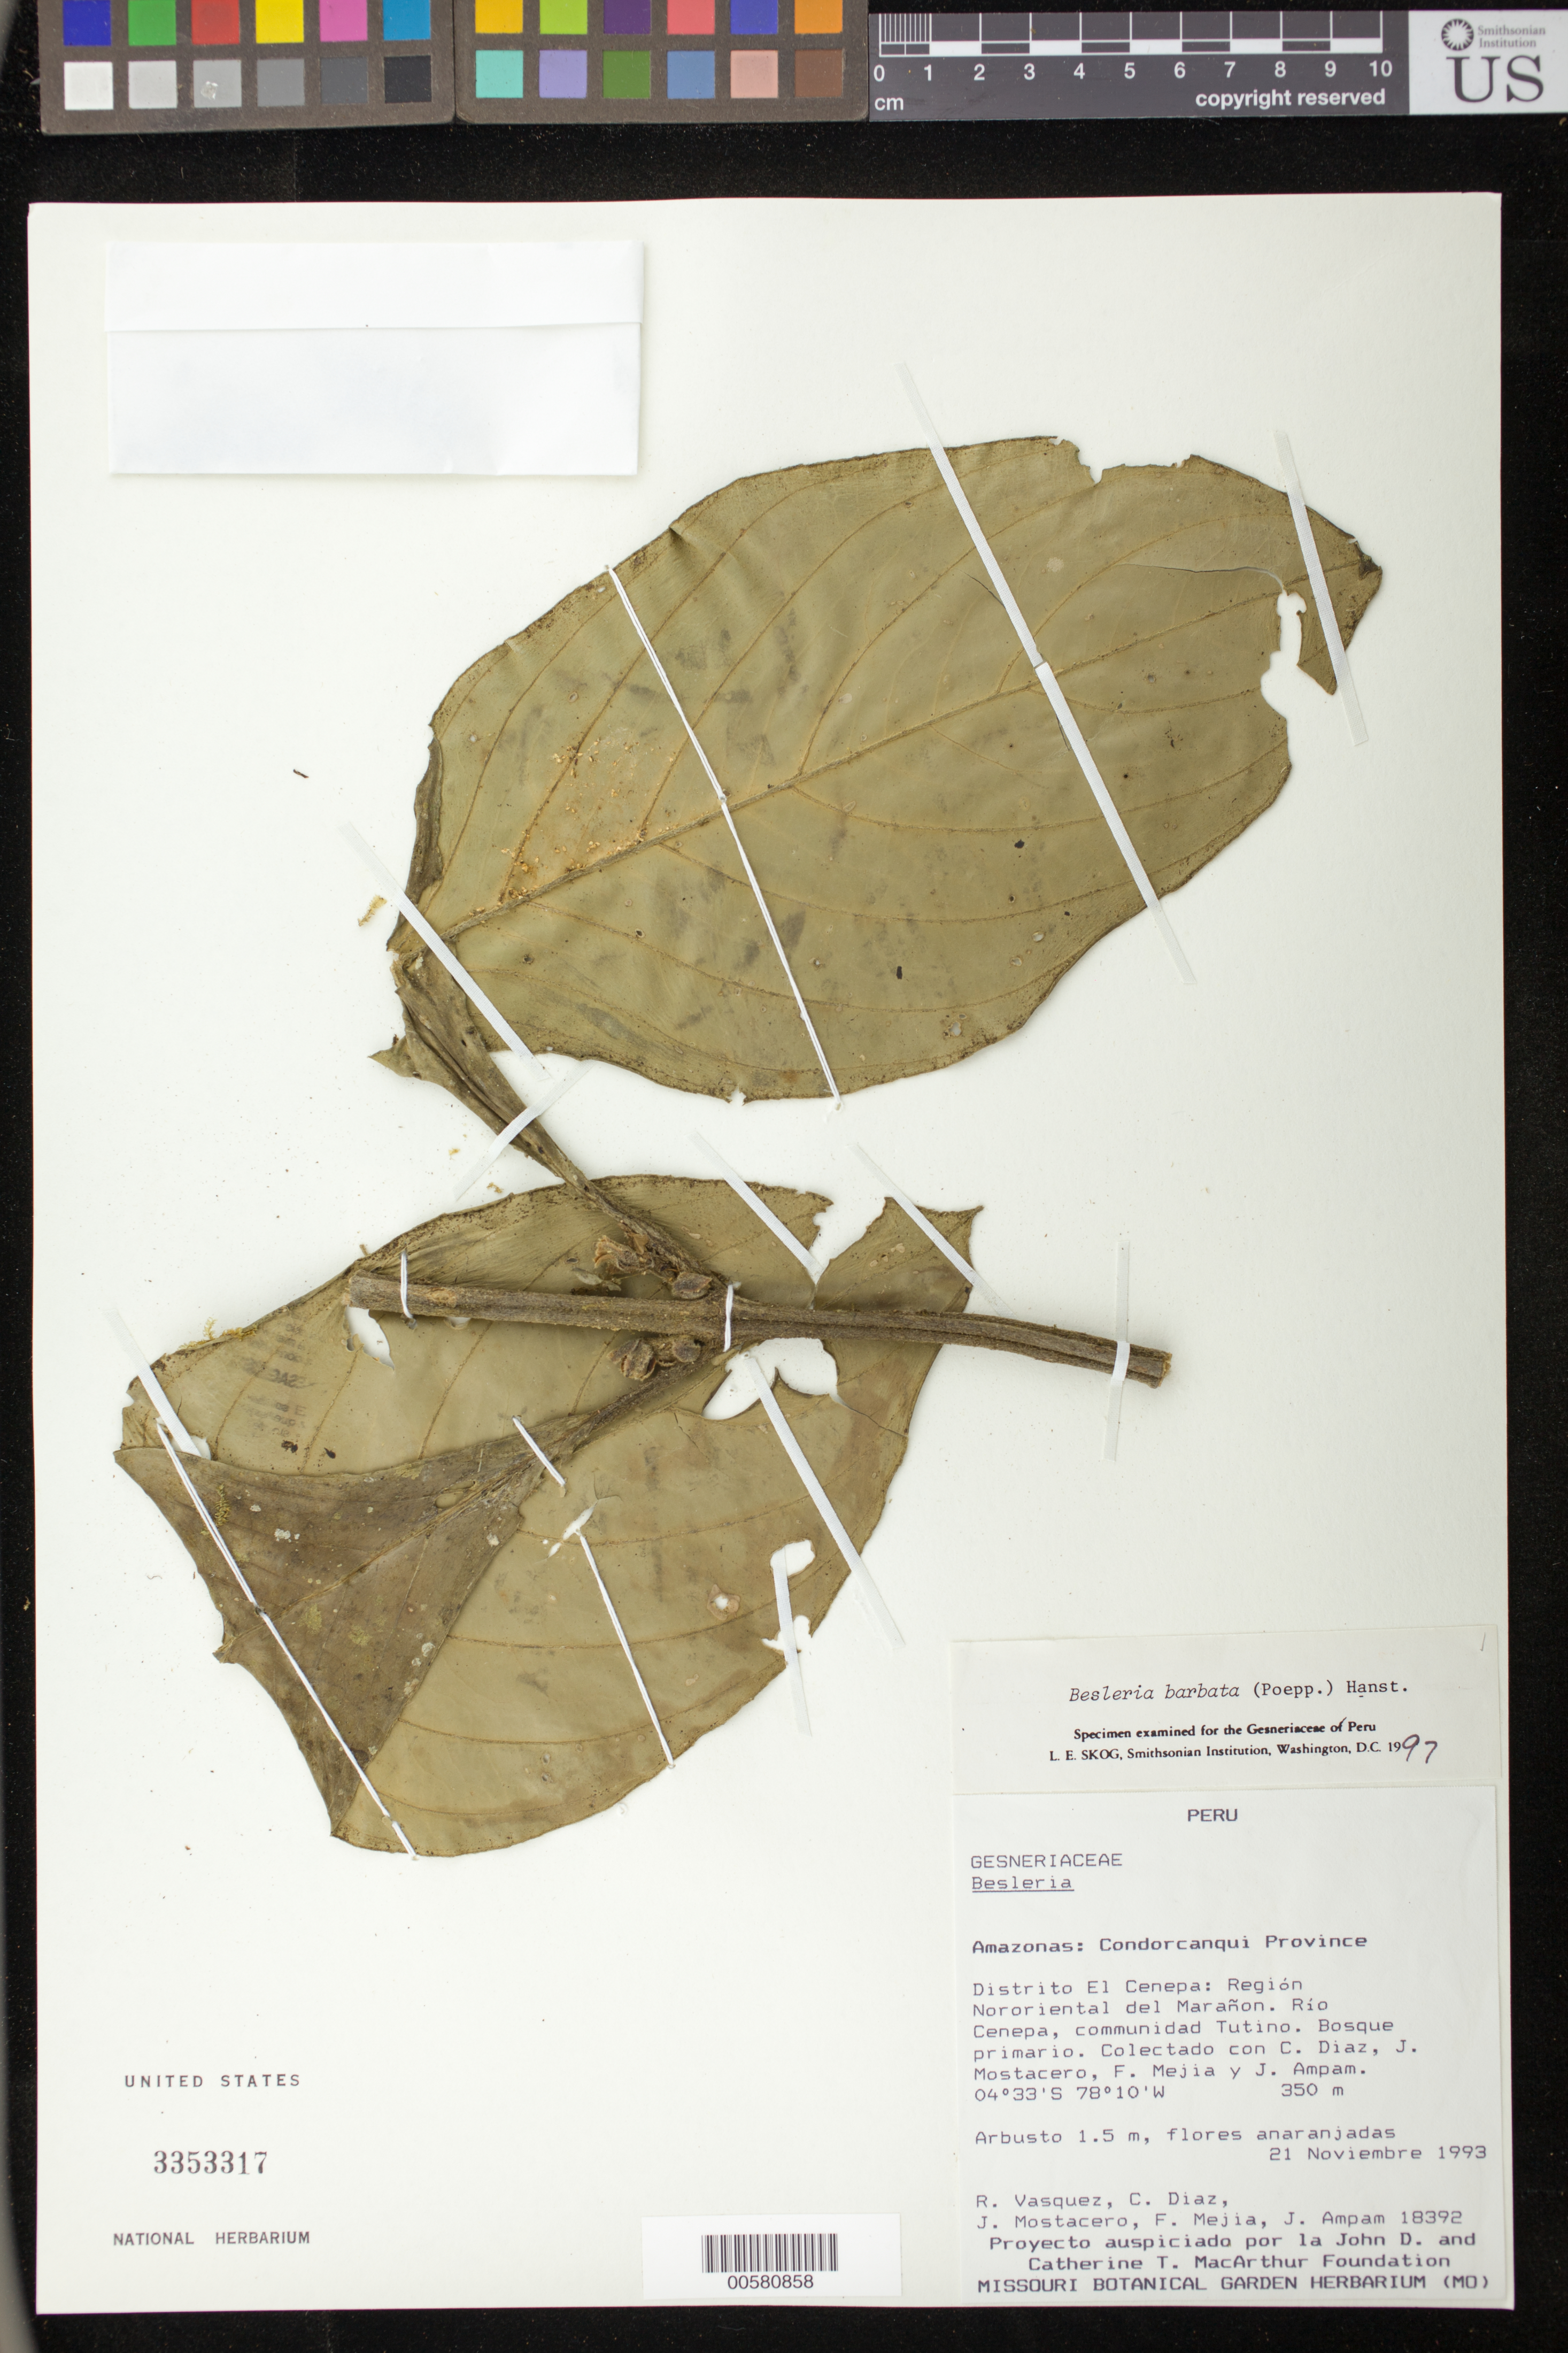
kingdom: Plantae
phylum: Tracheophyta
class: Magnoliopsida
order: Lamiales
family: Gesneriaceae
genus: Besleria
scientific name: Besleria barbata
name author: (Poepp.) Hanst.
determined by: Skog, Laurence E.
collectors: R. Vásquez, C. Díaz, J. Mostacero, F. Mejia & J. Ampam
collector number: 18392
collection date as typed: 21 Nov 1993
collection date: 1993-11-21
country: Peru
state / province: Amazonas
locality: Prov. Condorcanqui, dtto. El Cenepa: región nororiental del Marañon, Río Cenepa, communidad Tutino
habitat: Bosque primario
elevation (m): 350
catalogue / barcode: US 3353317